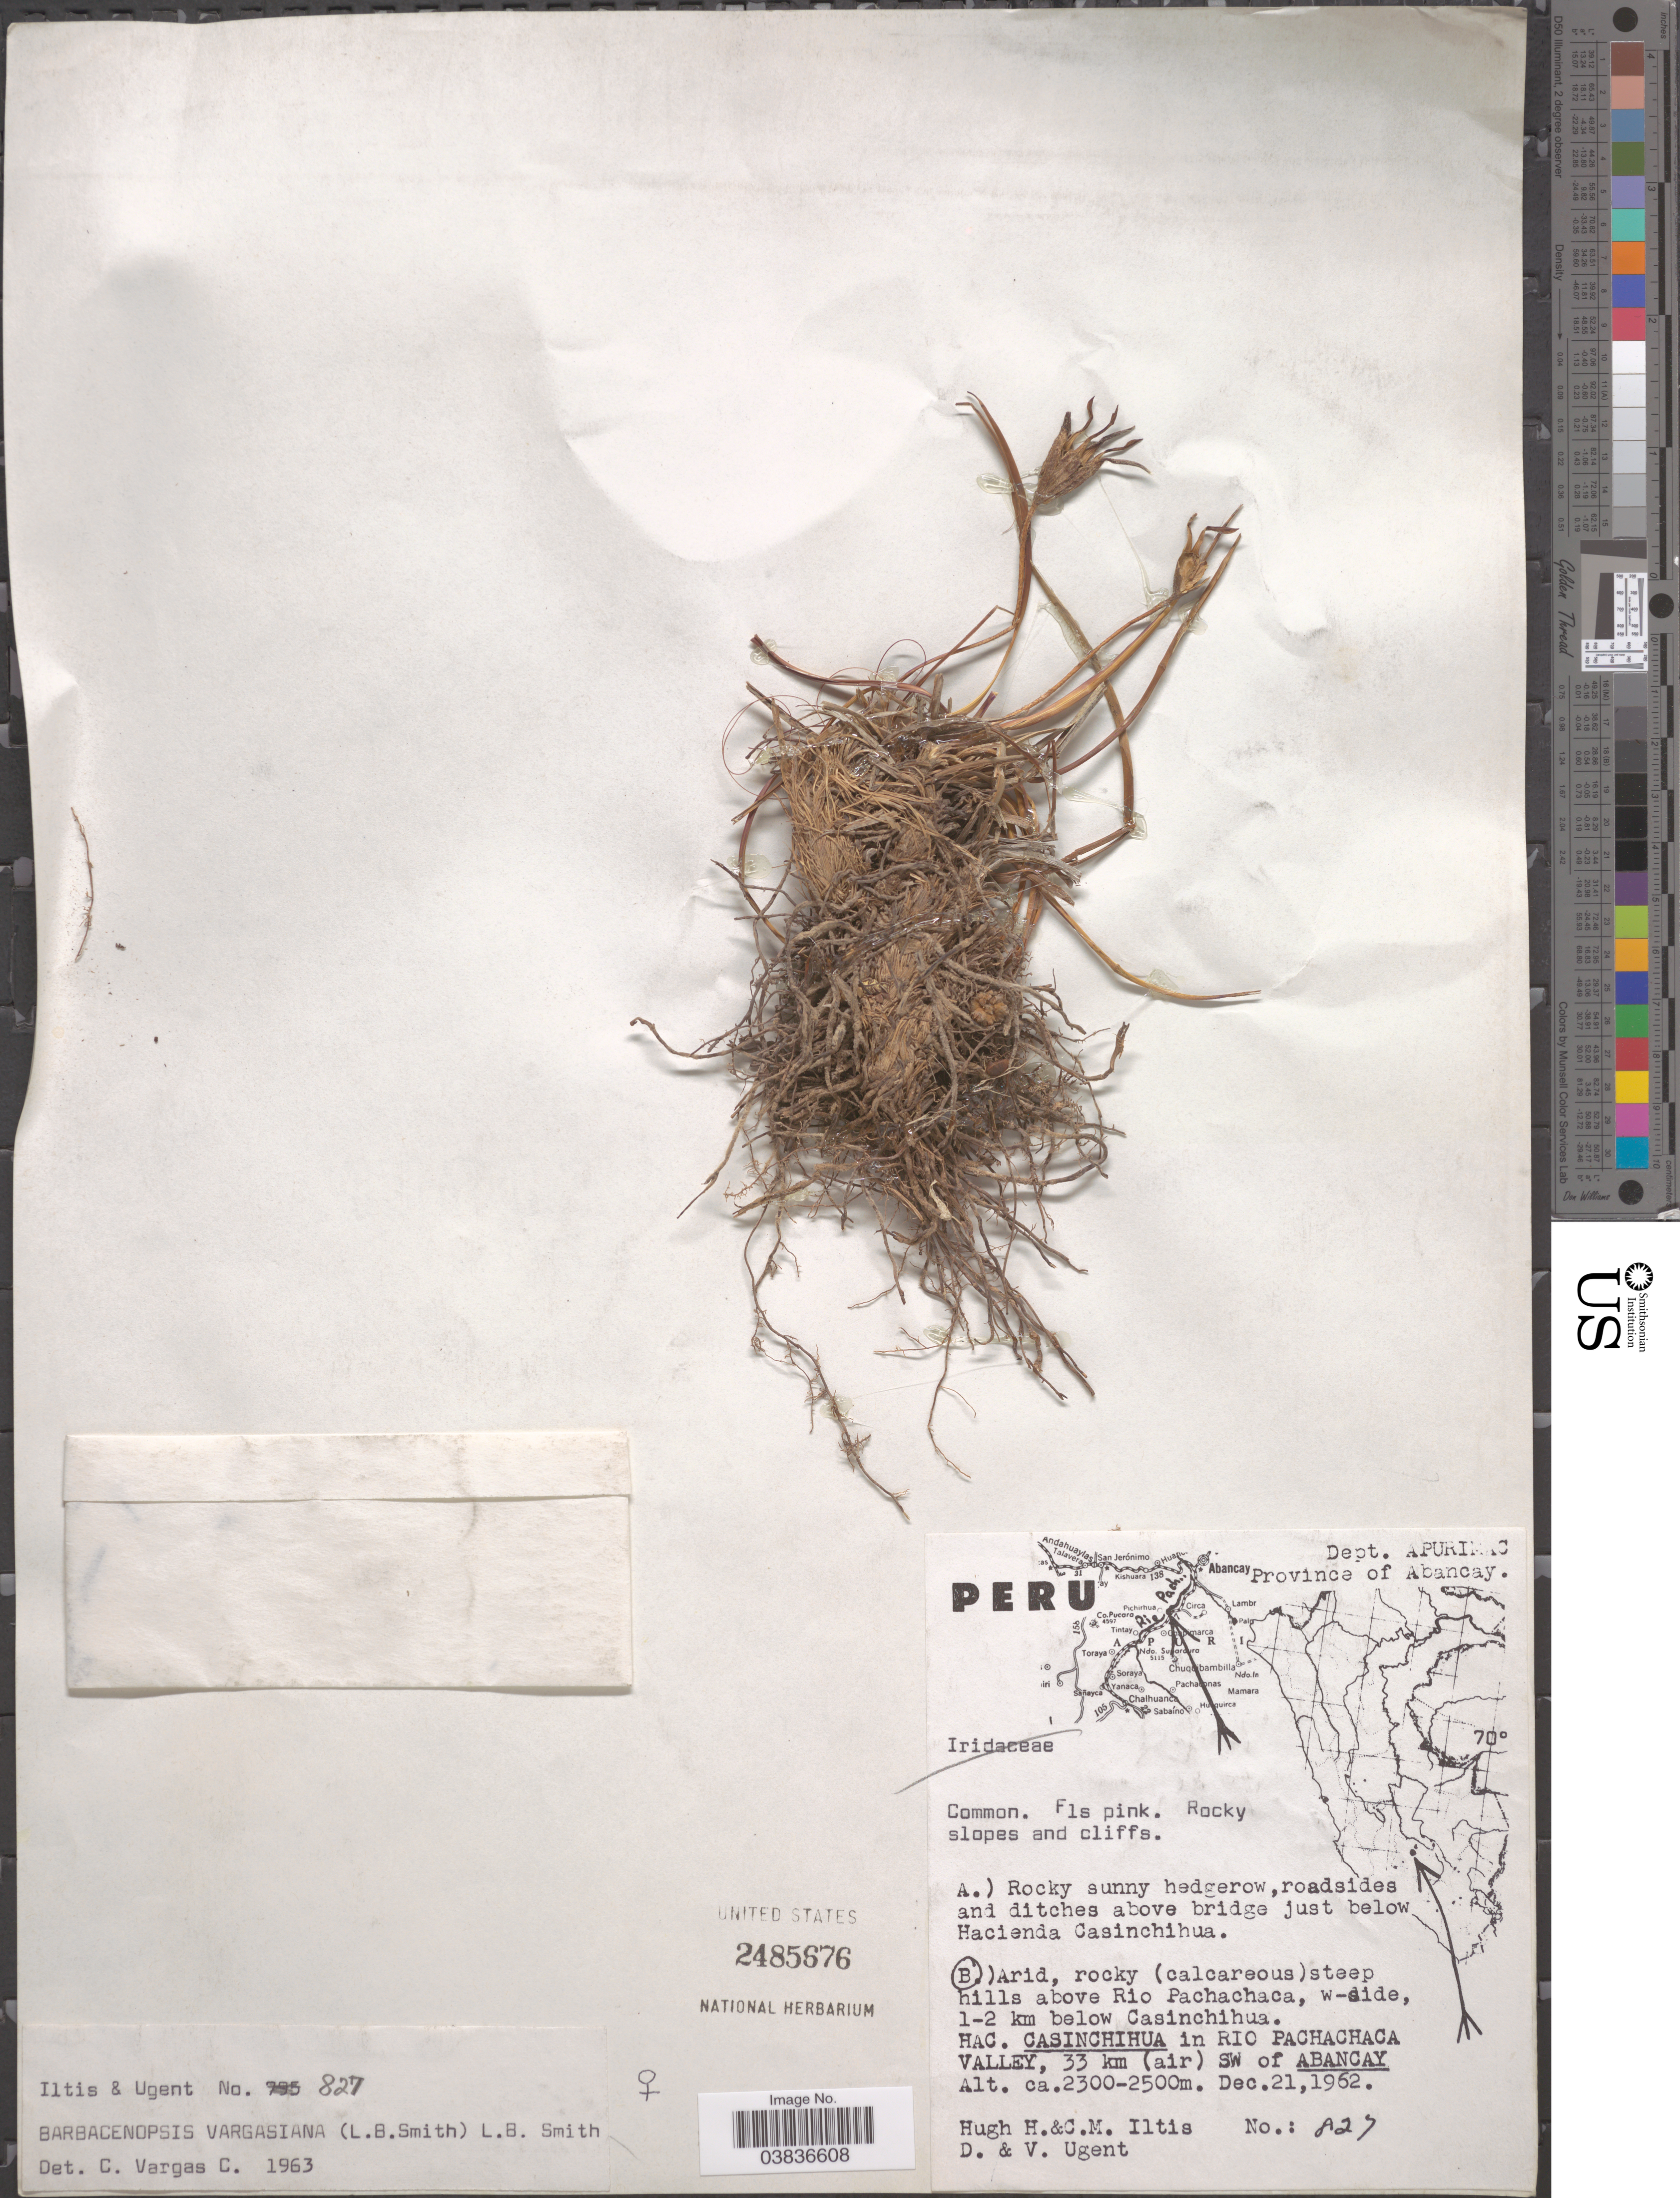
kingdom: Plantae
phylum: Tracheophyta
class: Liliopsida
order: Pandanales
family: Velloziaceae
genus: Barbaceniopsis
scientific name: Barbaceniopsis vargasiana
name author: (L.B. Sm.) L.B. Sm.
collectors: H. Iltis, C. M Iltis, D. Ugent & V. Ugent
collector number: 827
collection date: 1962-12-21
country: Peru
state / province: Apurímac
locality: Dept. Apurimac. Province of Abancay. Arid, rocky (calcareous) steep hills above Rio Pachachaca, w-side 1-2 km below Casinchihua. Hac. Casinchihua in Rio Pachachaca Valley, 33 km (air) SW of Abancay.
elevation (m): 2300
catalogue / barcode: US 2485676